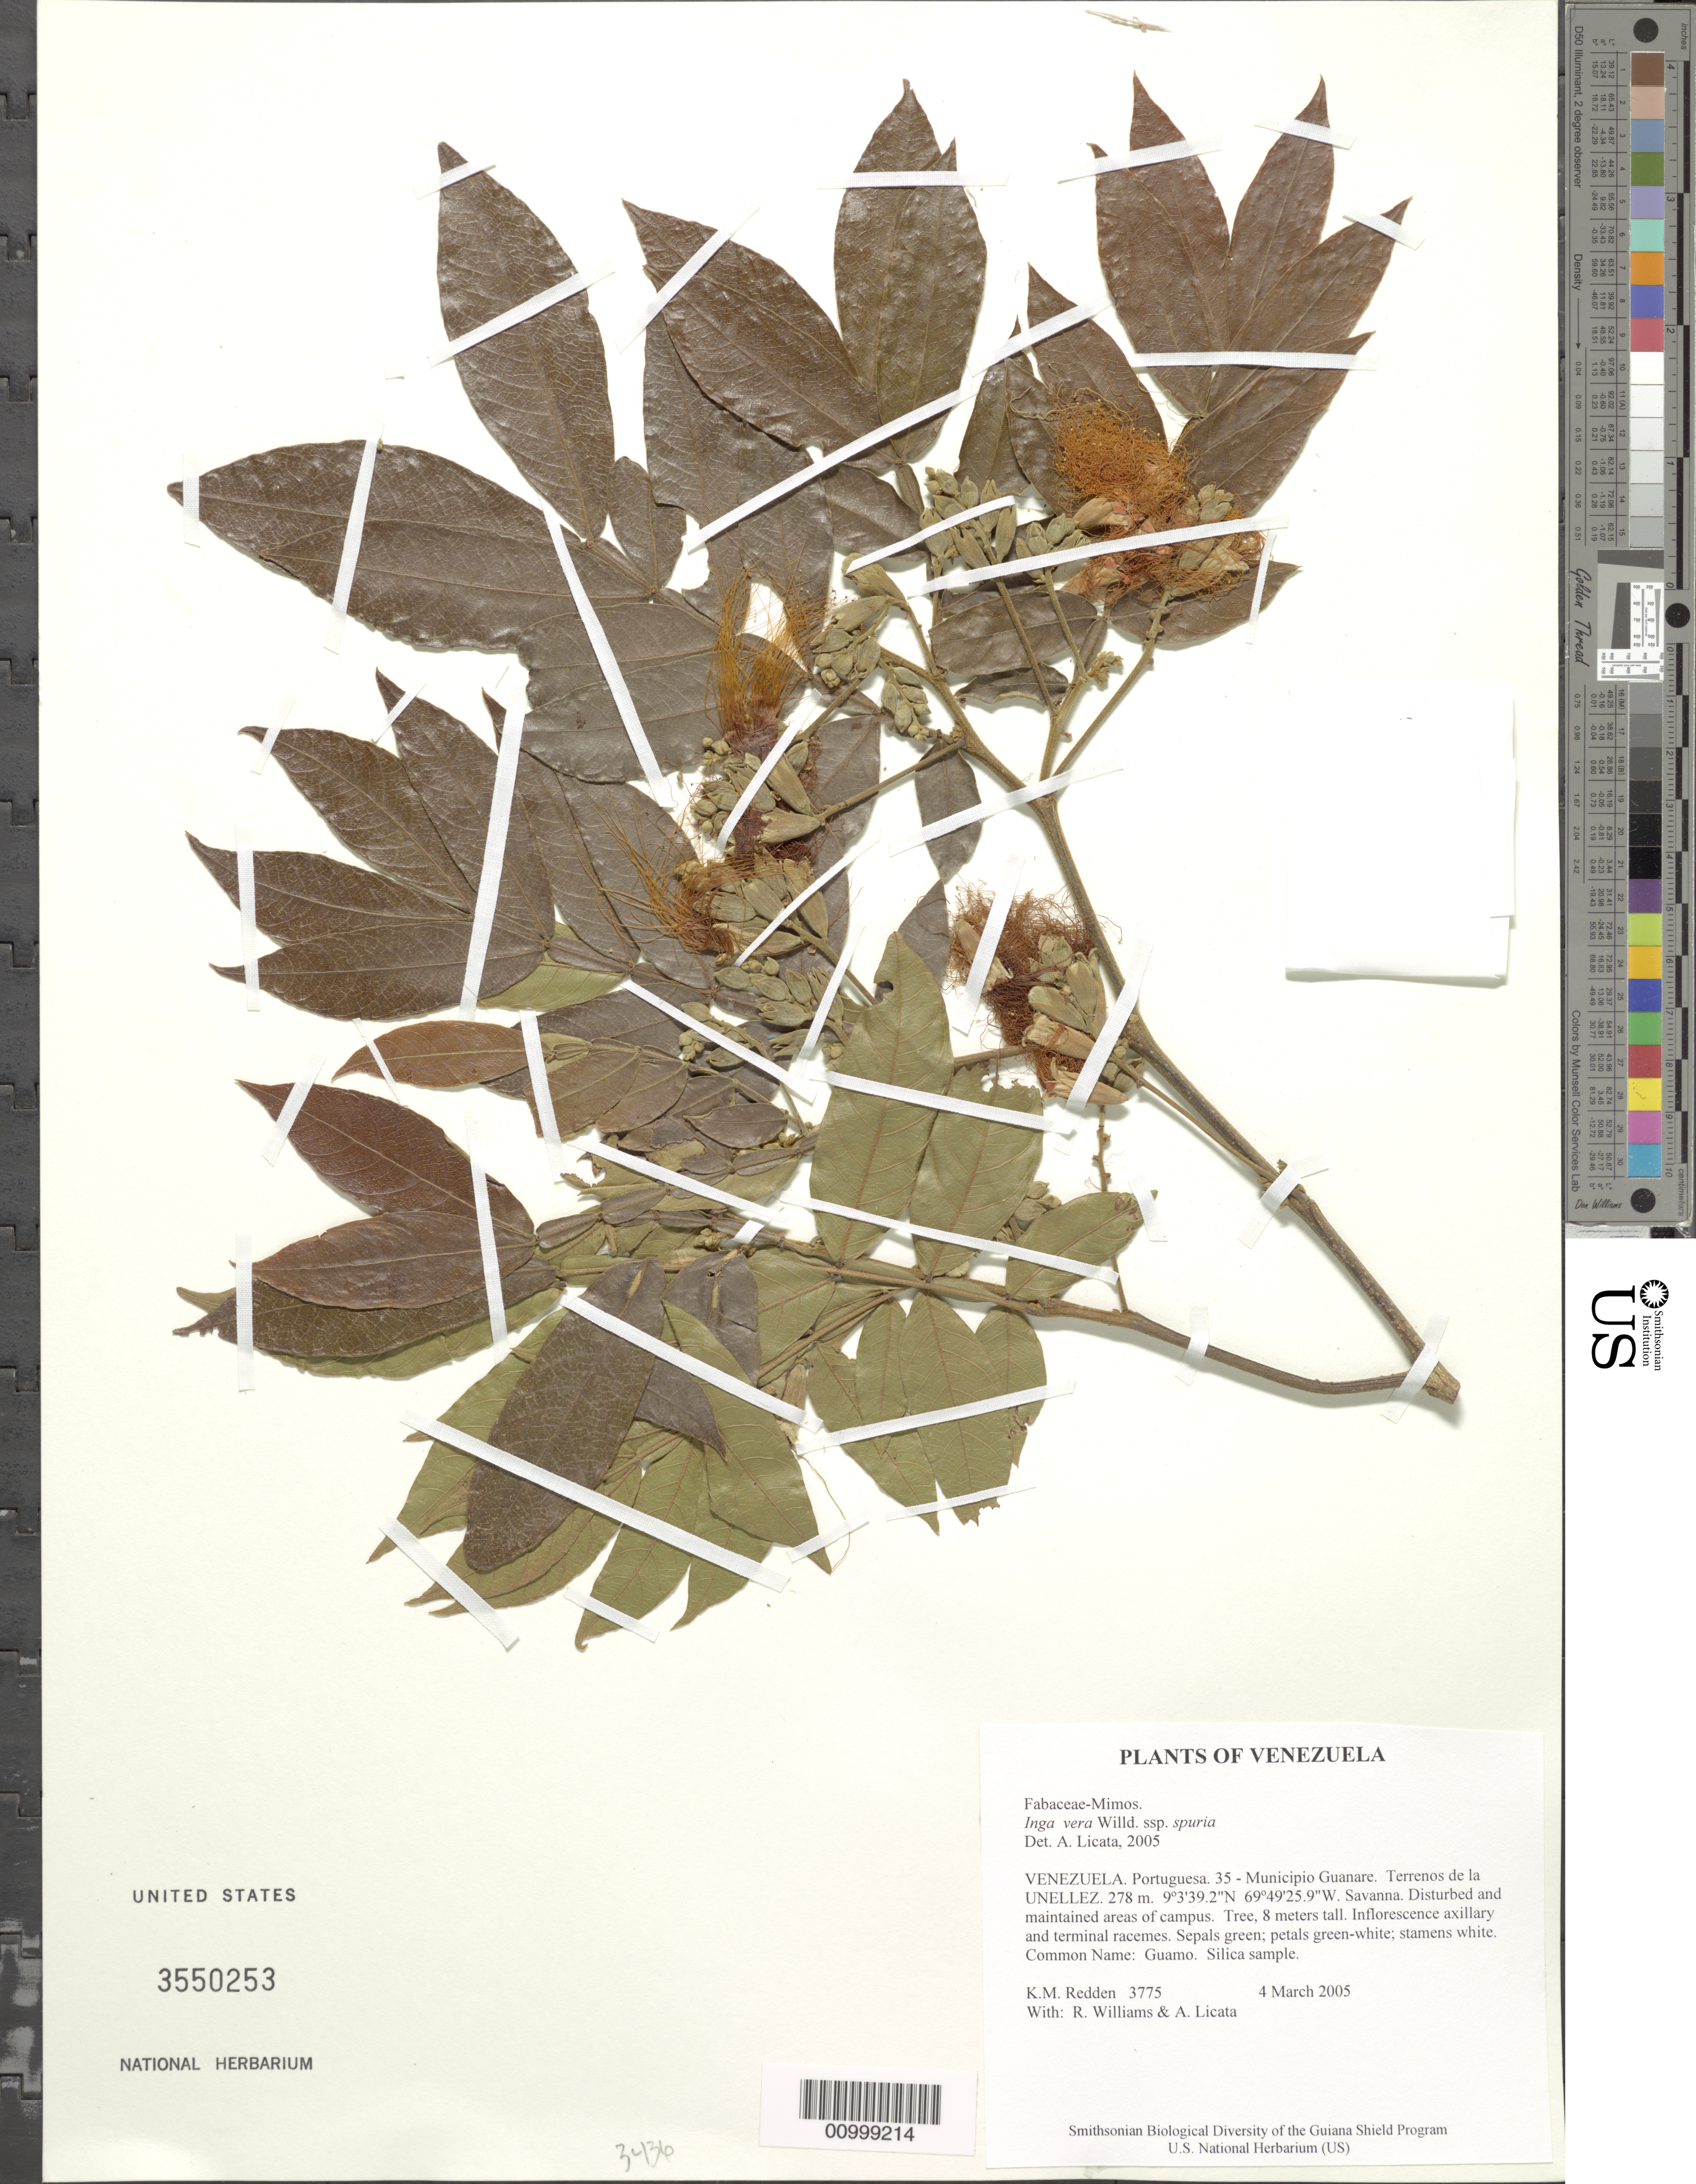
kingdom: Plantae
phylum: Tracheophyta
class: Magnoliopsida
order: Fabales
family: Fabaceae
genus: Inga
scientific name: Inga vera subsp. vera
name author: Willd.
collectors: K. M. Redden, R. Williams & A. Licata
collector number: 3775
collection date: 2005-03-04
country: Venezuela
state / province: Portuguesa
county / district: Guanare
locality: Terrenos de la UNELLEZ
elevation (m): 278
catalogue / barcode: US 3550253